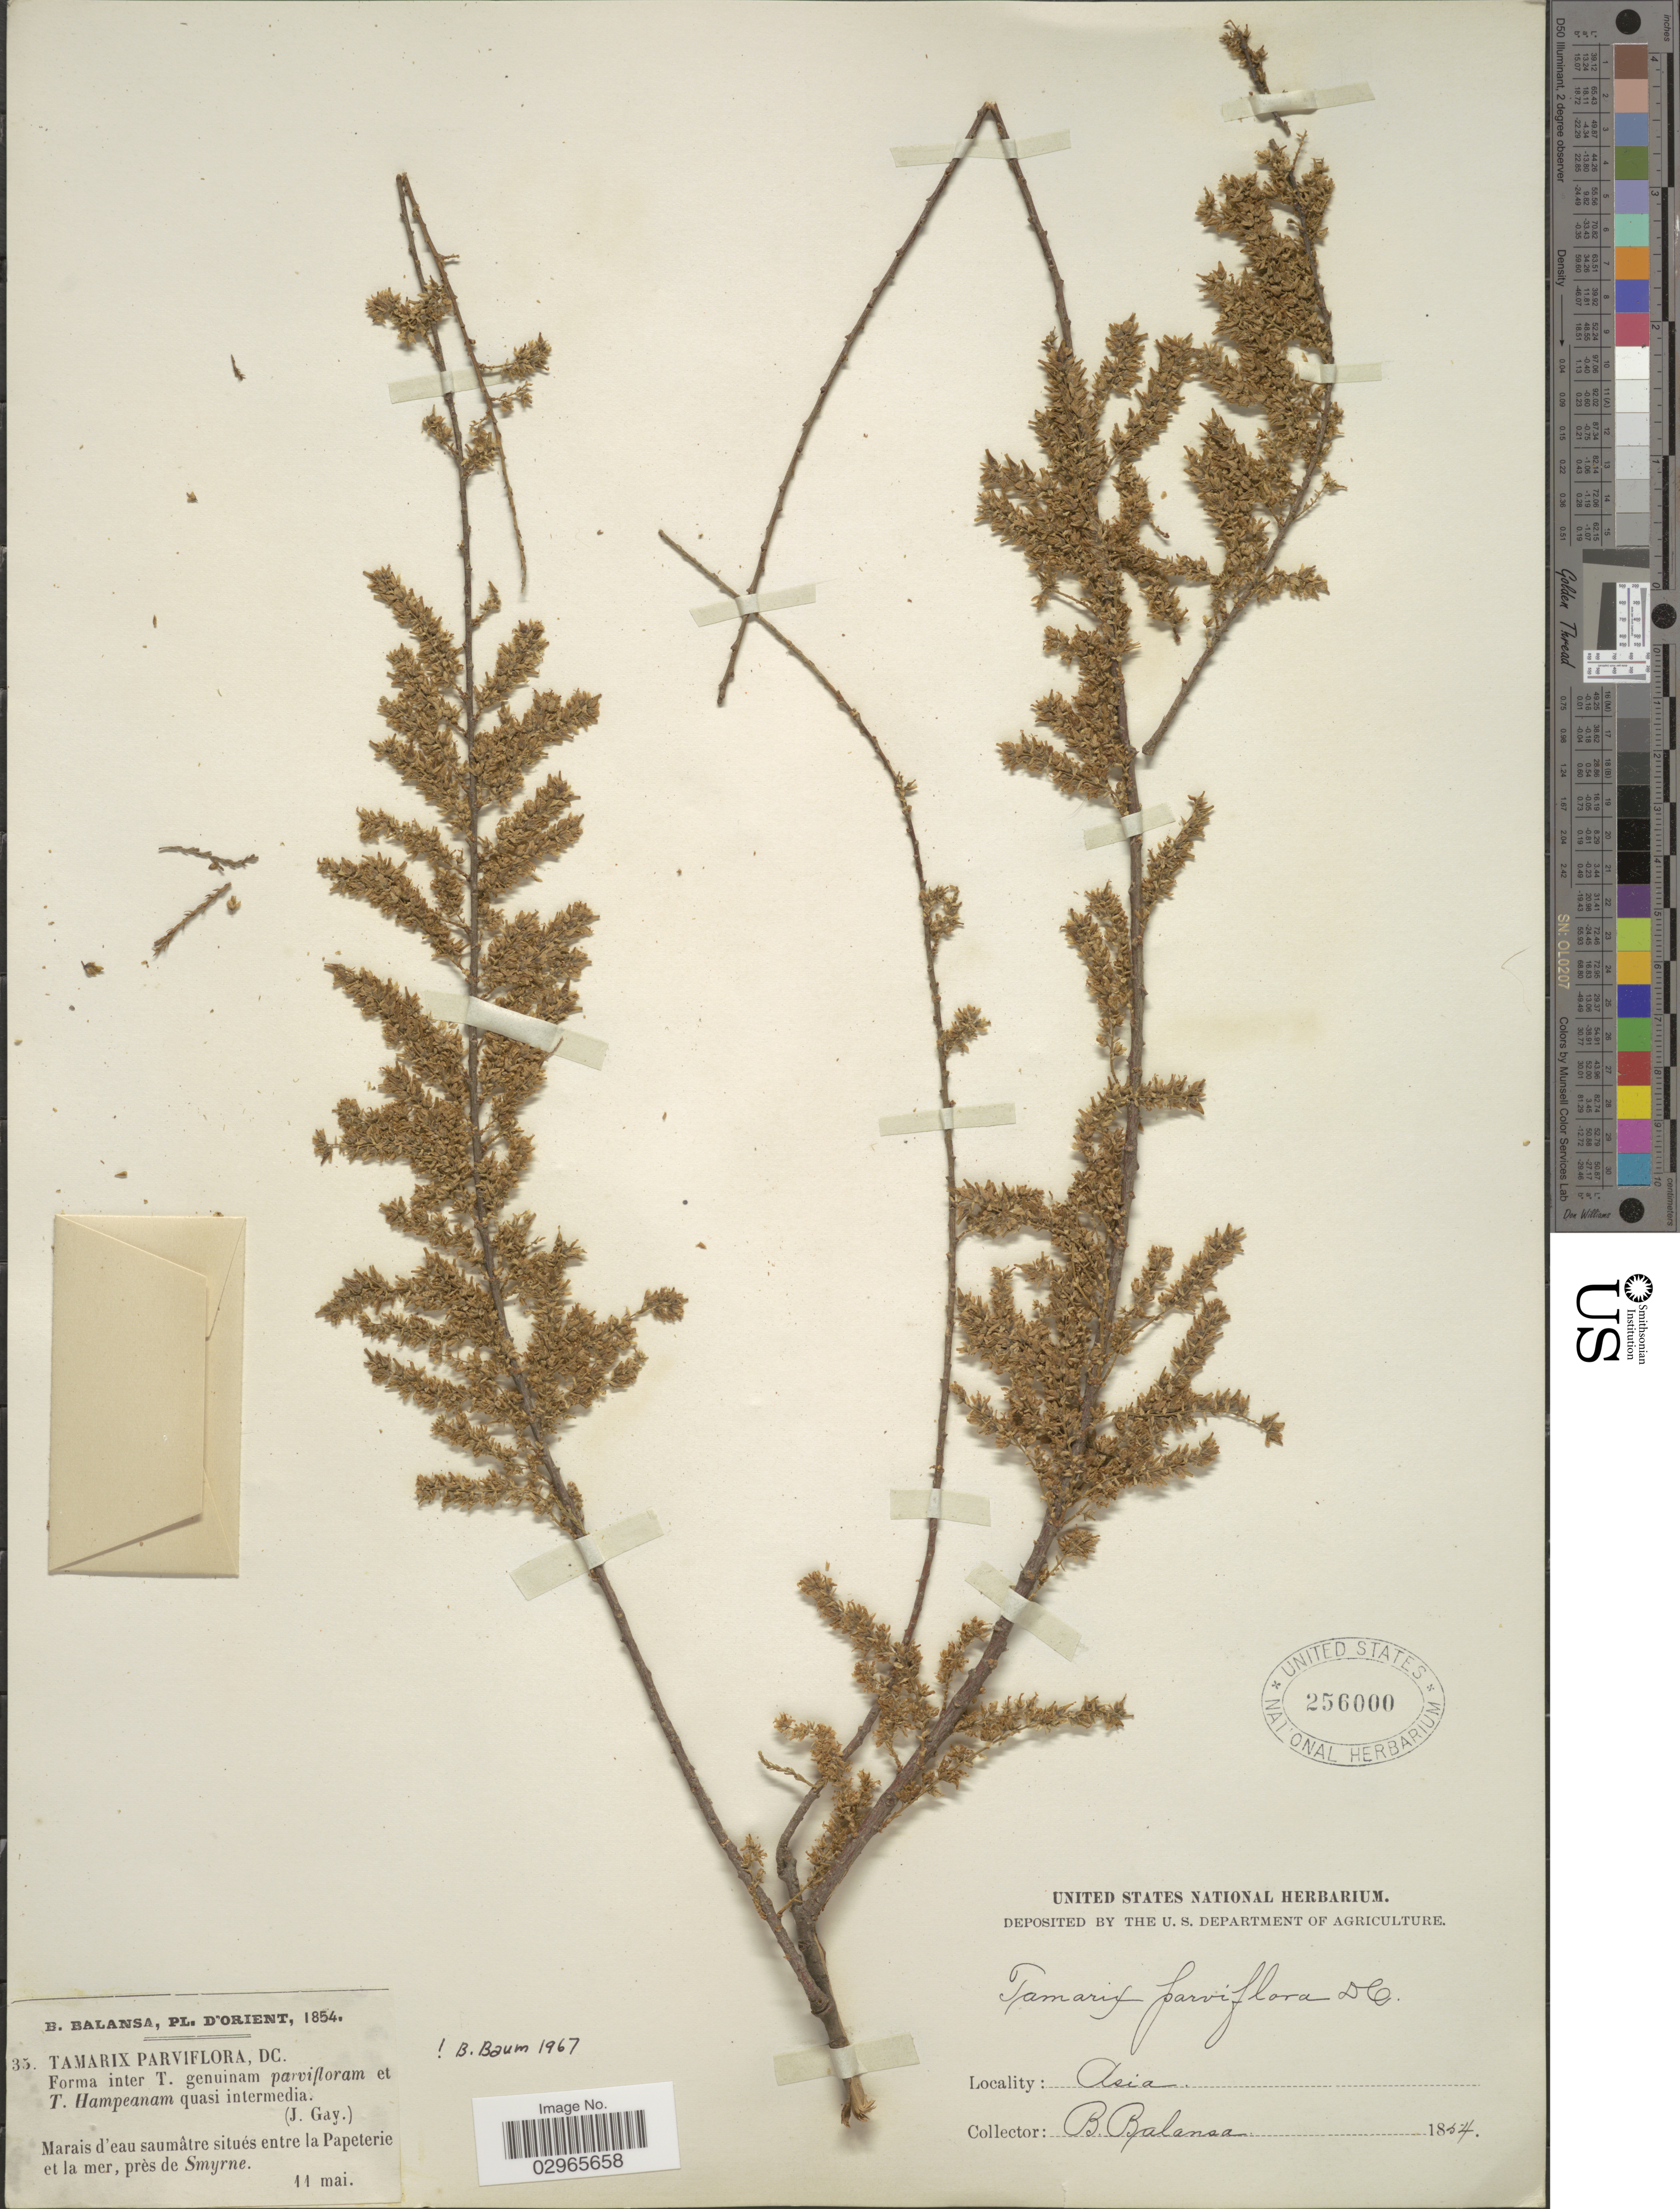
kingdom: Plantae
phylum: Tracheophyta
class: Magnoliopsida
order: Caryophyllales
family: Tamaricaceae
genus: Tamarix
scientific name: Tamarix parviflora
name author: DC.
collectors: B. Balansa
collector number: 35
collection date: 1854-05-11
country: Turkey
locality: Orient. Marais d'eau saumâtre situés entre la Papeterie et la mer, près de Smyrne.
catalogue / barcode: US 256000